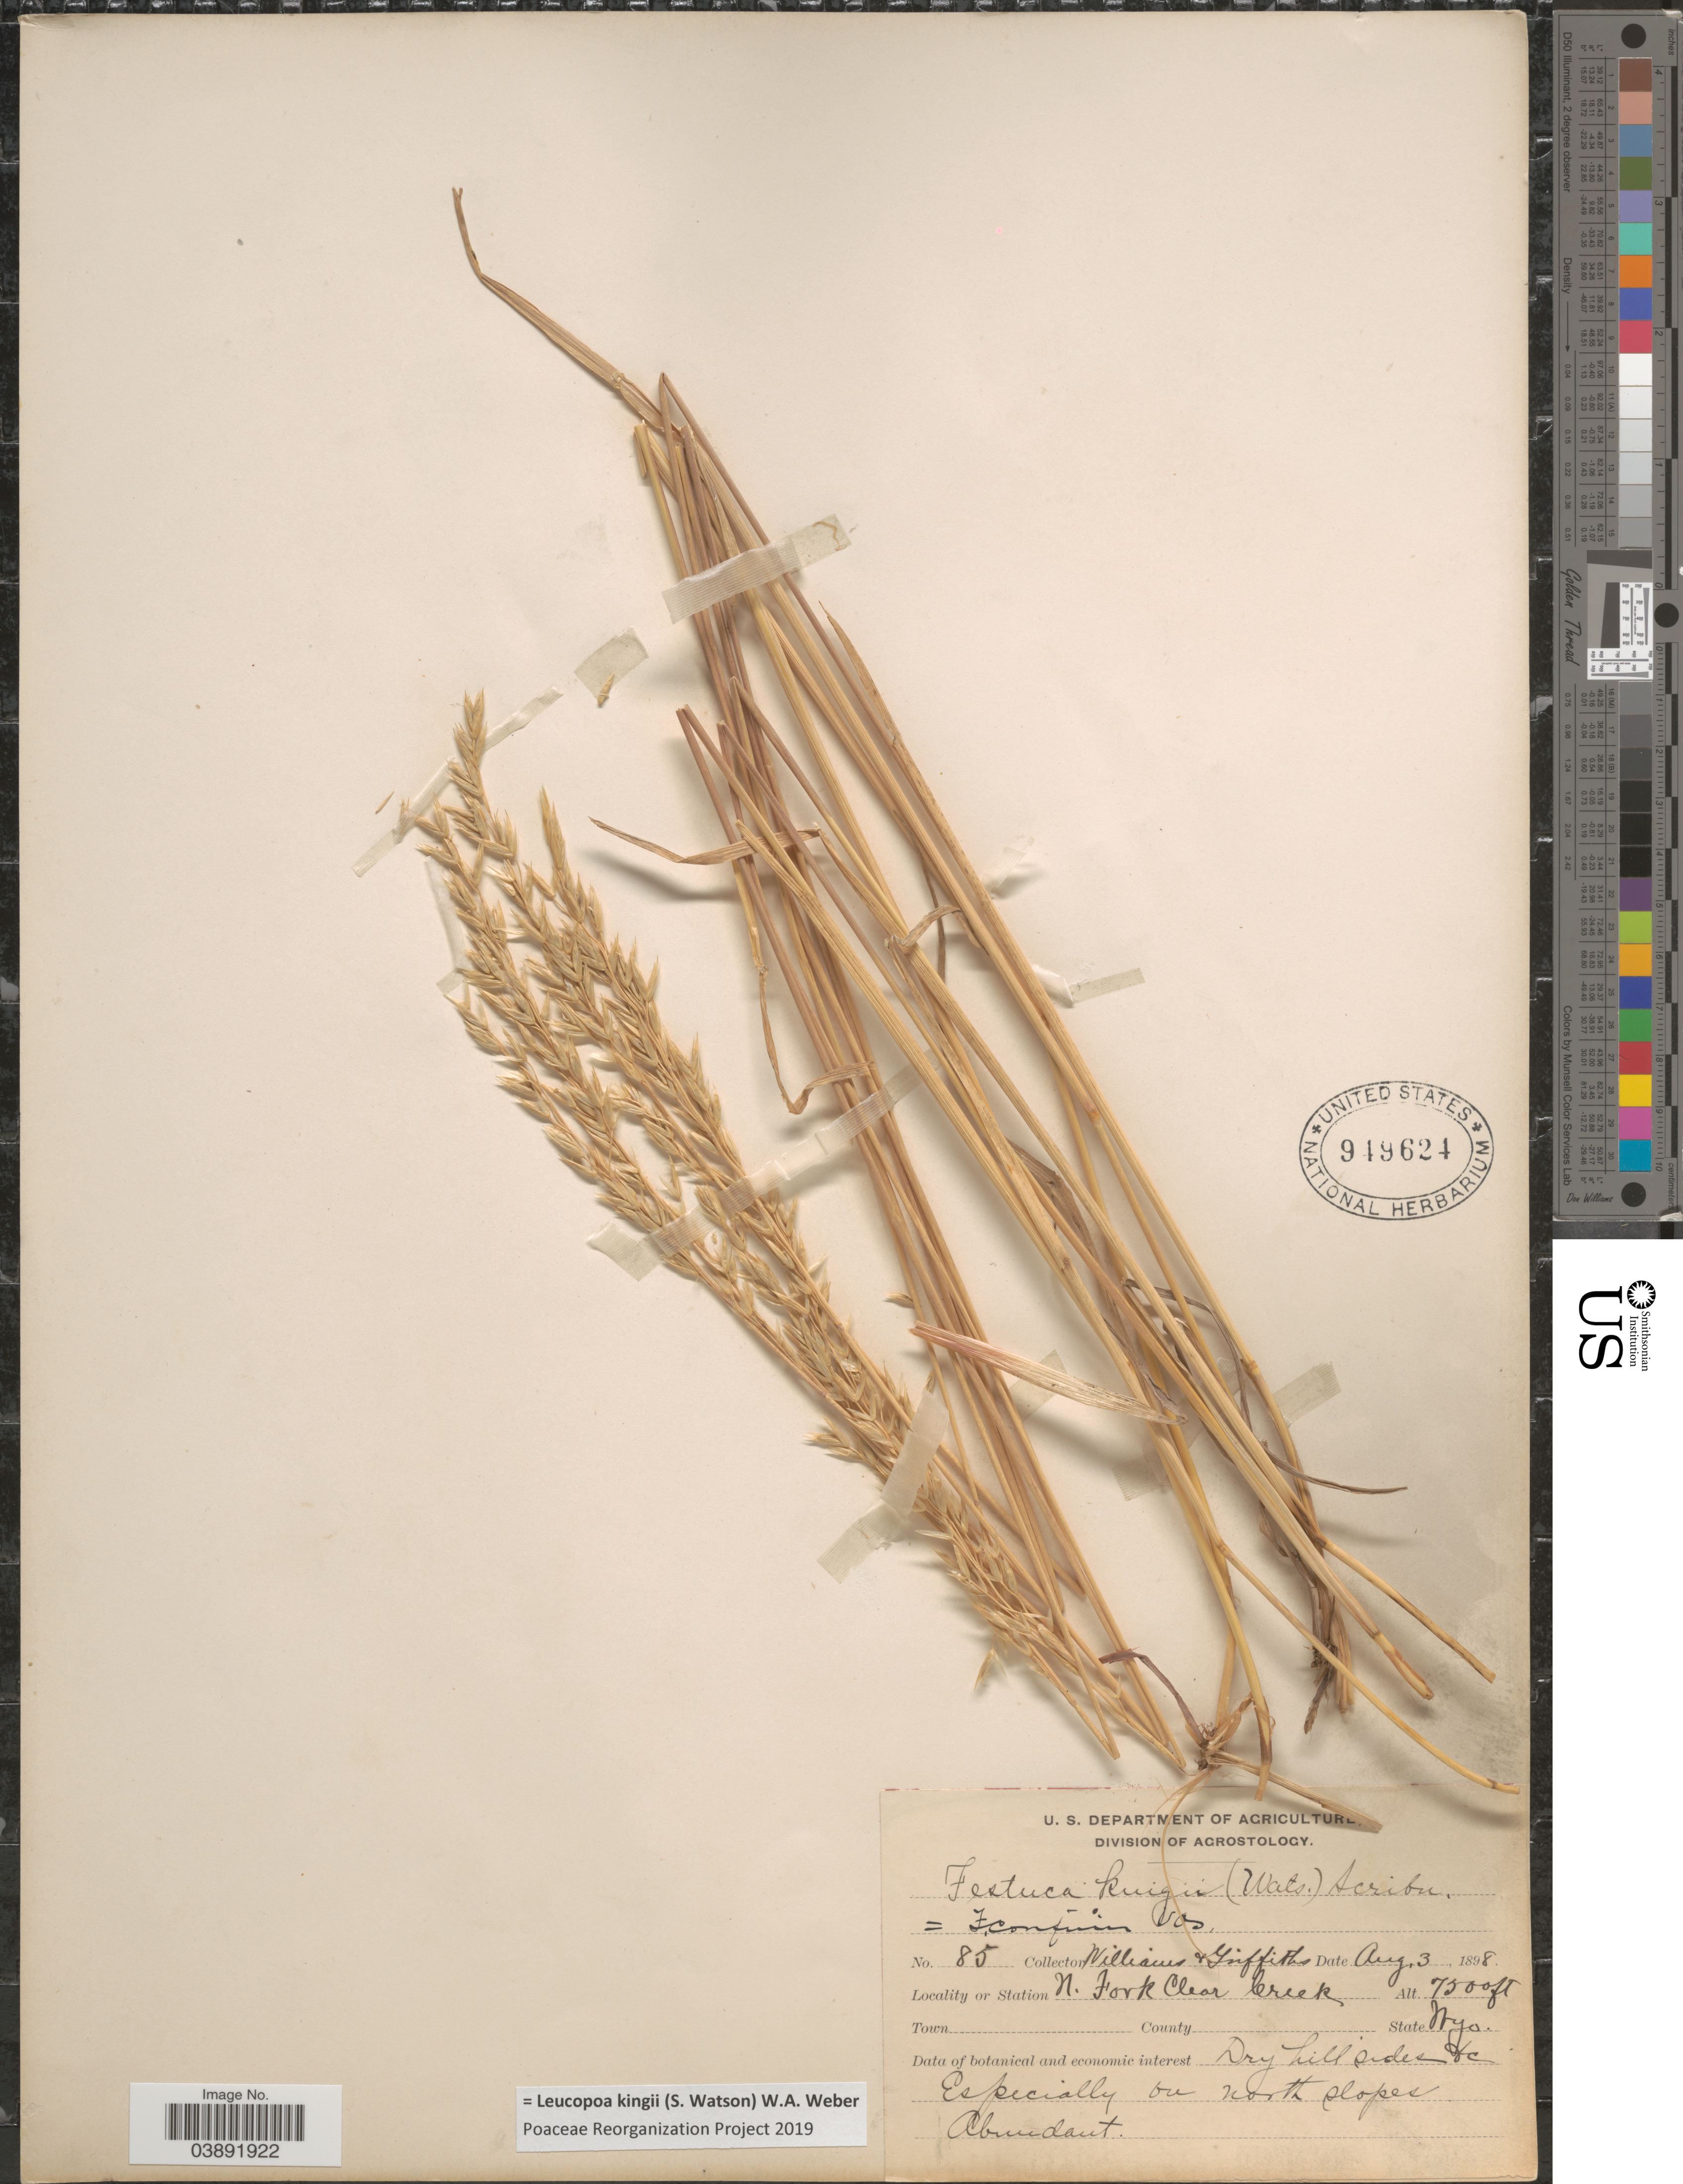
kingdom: Plantae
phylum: Tracheophyta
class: Liliopsida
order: Poales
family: Poaceae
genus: Hesperochloa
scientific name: Hesperochloa kingii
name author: (S. Watson) Rydb.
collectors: -- Williams & -- Griffiths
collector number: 85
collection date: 1898-08-03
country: United States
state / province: Wyoming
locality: N. Fork Clear Creek.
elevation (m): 2286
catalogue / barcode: US 949624